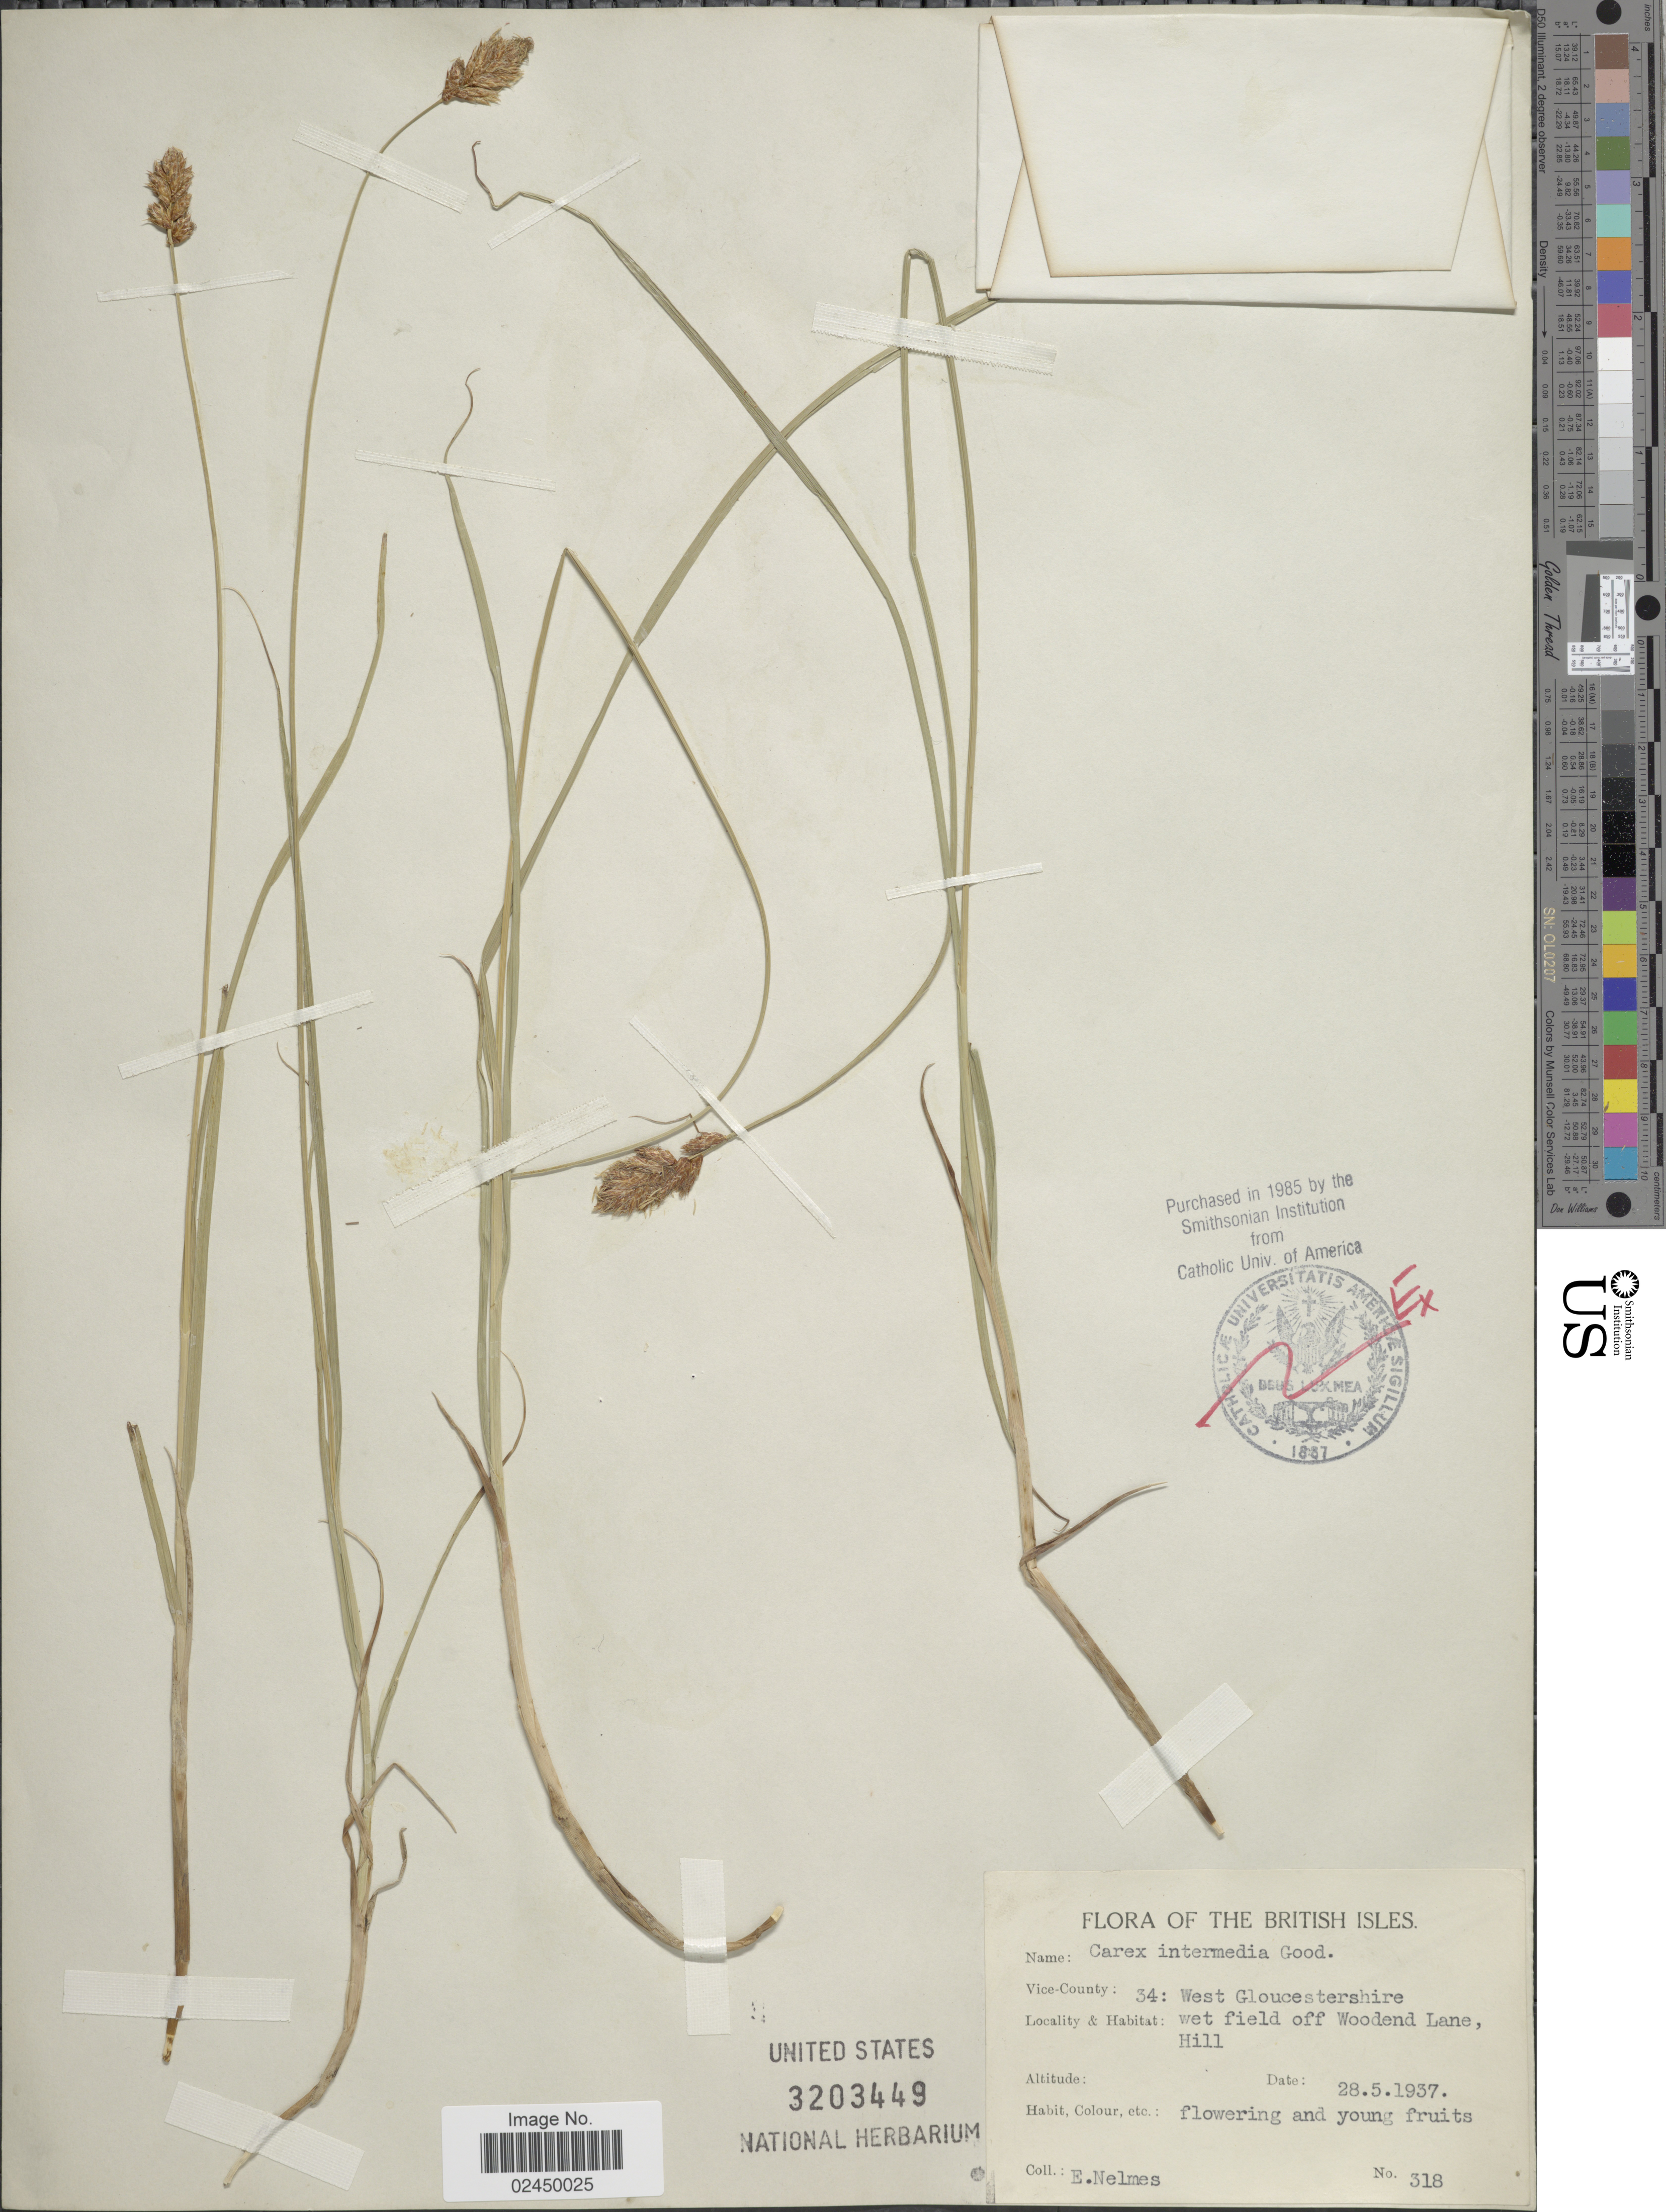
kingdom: Plantae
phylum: Tracheophyta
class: Liliopsida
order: Poales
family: Cyperaceae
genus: Carex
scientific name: Carex disticha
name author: Huds.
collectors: E. Nelmes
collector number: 318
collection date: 1937-05-28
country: United Kingdom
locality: British Isles. 34: West Gloucestershire. Wet field off Woodend Lane, Hill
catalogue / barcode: US 3203449